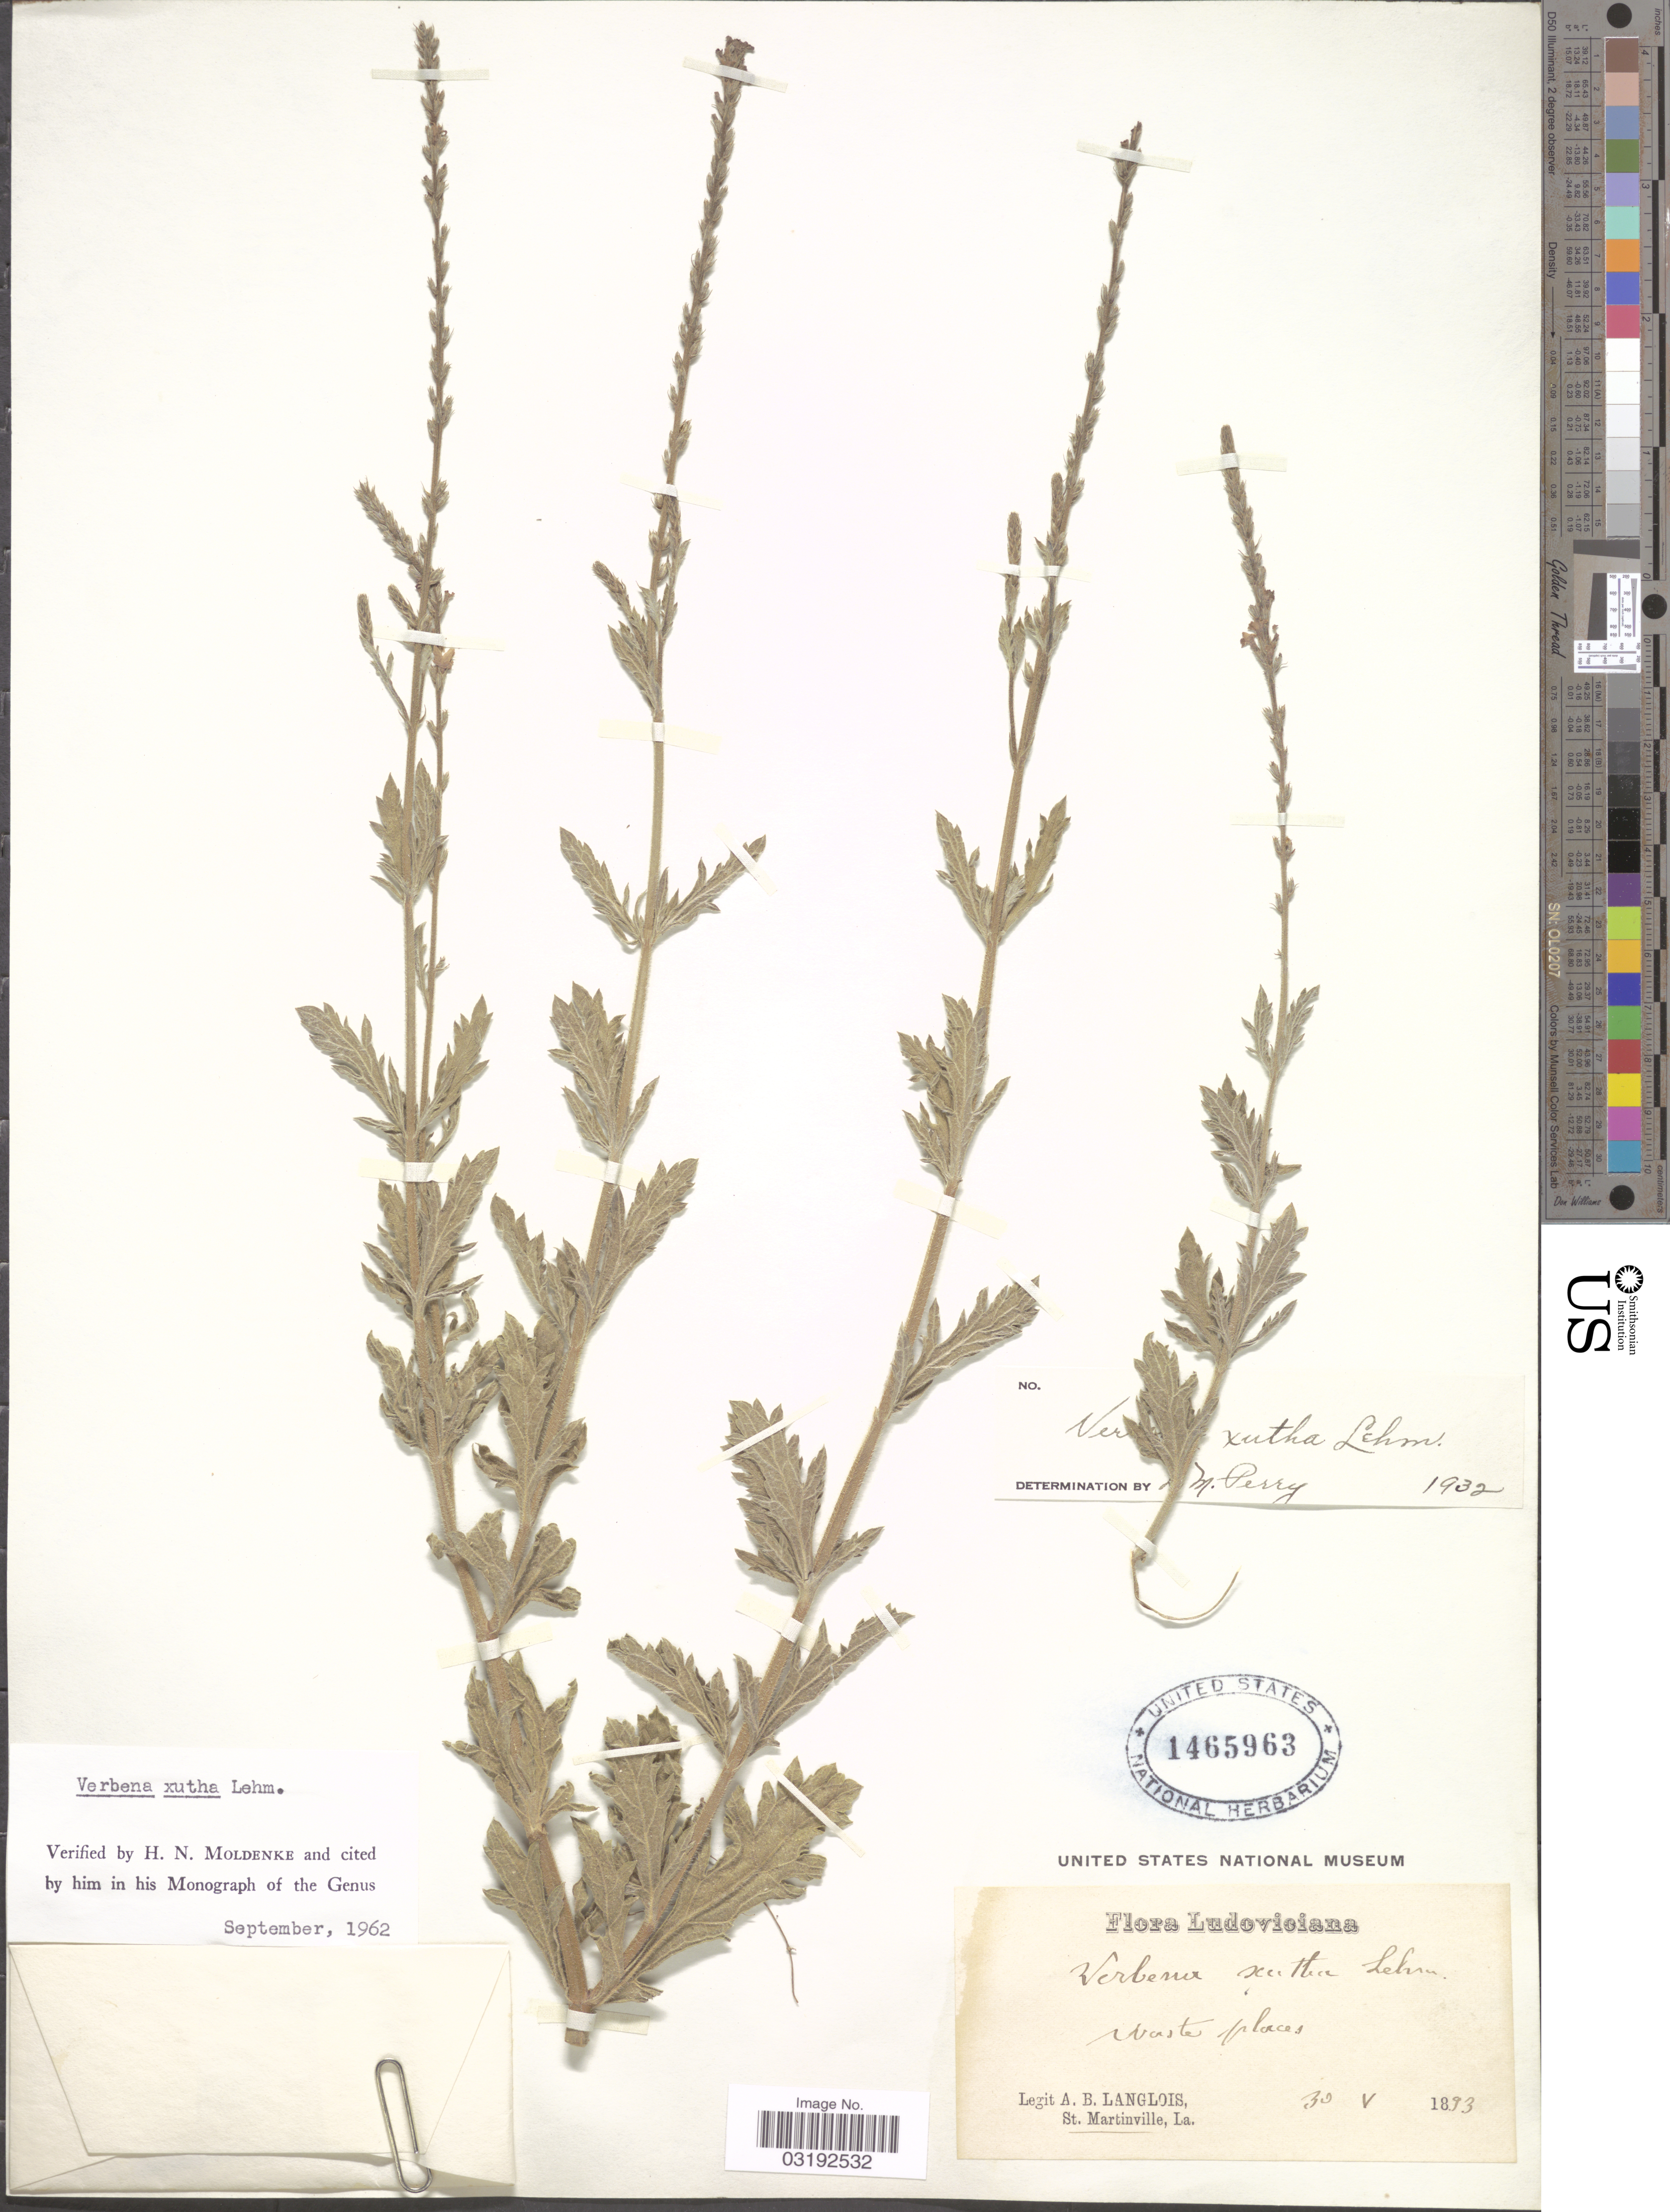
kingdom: Plantae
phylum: Tracheophyta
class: Magnoliopsida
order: Lamiales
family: Verbenaceae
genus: Verbena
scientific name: Verbena xutha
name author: Lehm.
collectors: A. Langlois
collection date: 1893-05-30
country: United States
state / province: Louisiana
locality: St. Martinville. Waste places.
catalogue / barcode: US 1465963